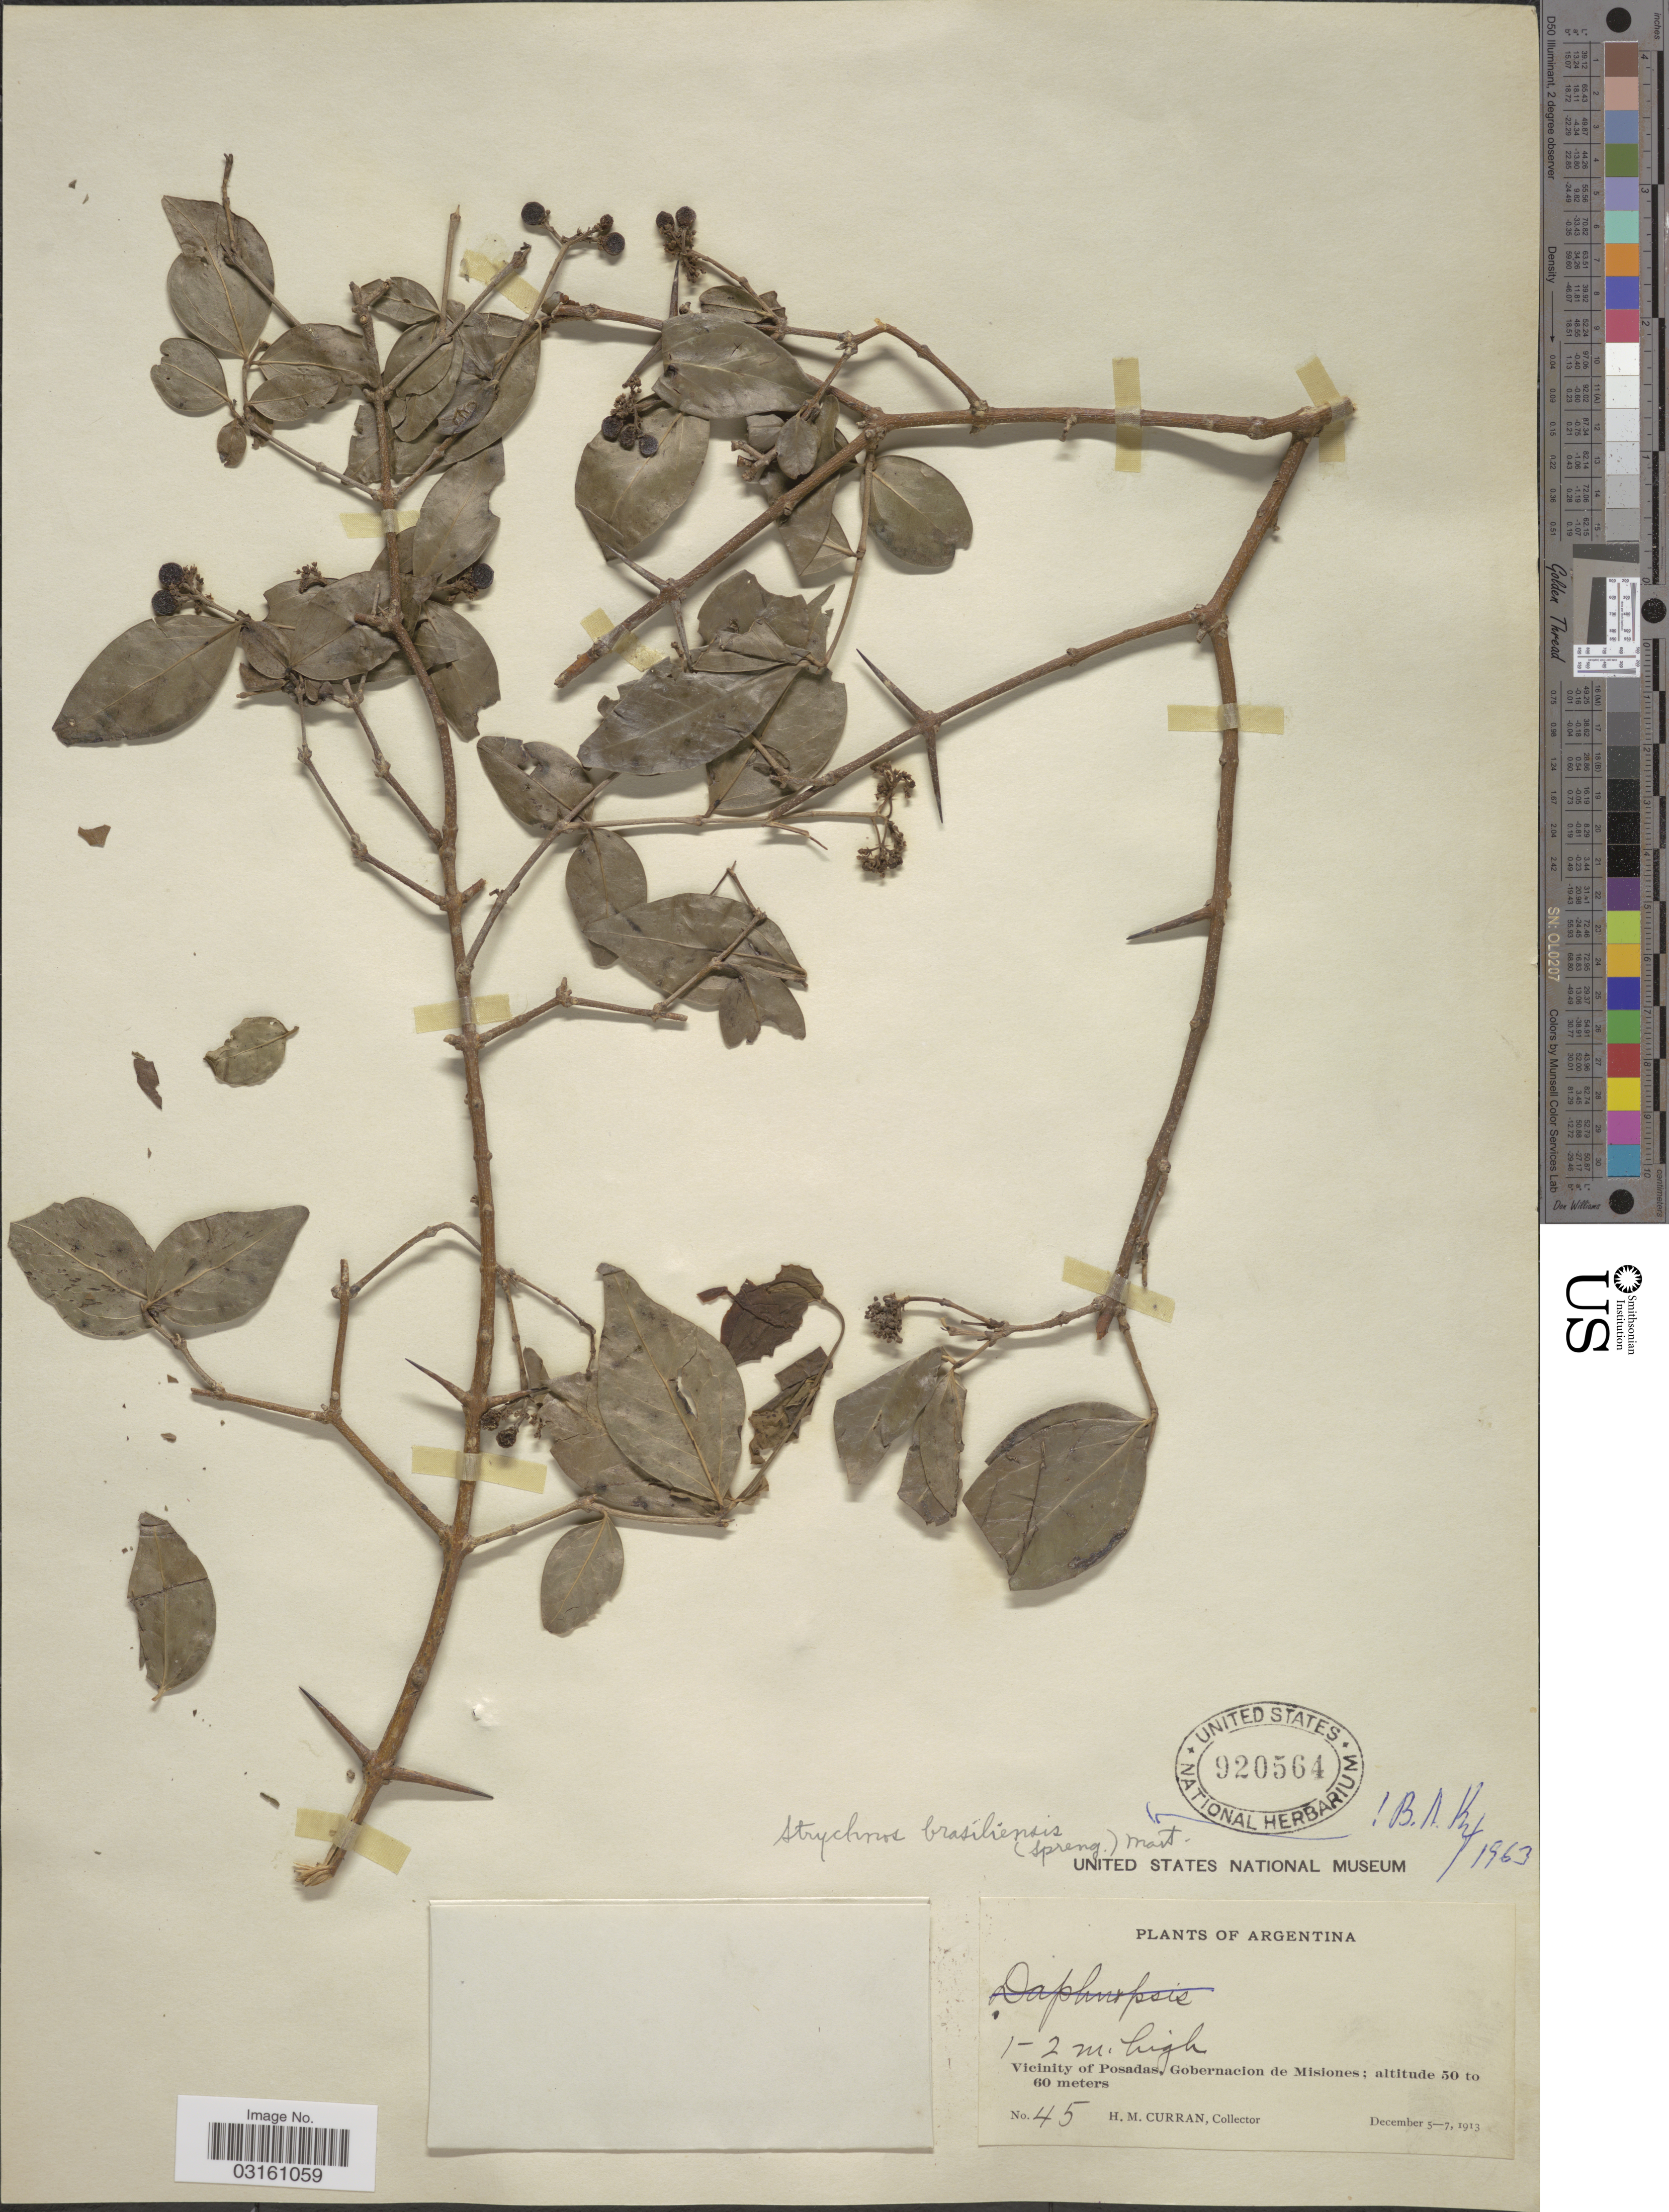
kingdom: Plantae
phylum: Tracheophyta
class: Magnoliopsida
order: Gentianales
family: Loganiaceae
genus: Strychnos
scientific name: Strychnos brasiliensis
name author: (Spreng.) Mart.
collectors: H. M. Curran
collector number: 45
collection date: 1913-12-05/1913-12-07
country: Argentina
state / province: Misiones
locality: Vicinity of Posadas, Gobernacion de Misiones.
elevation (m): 50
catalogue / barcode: US 920564